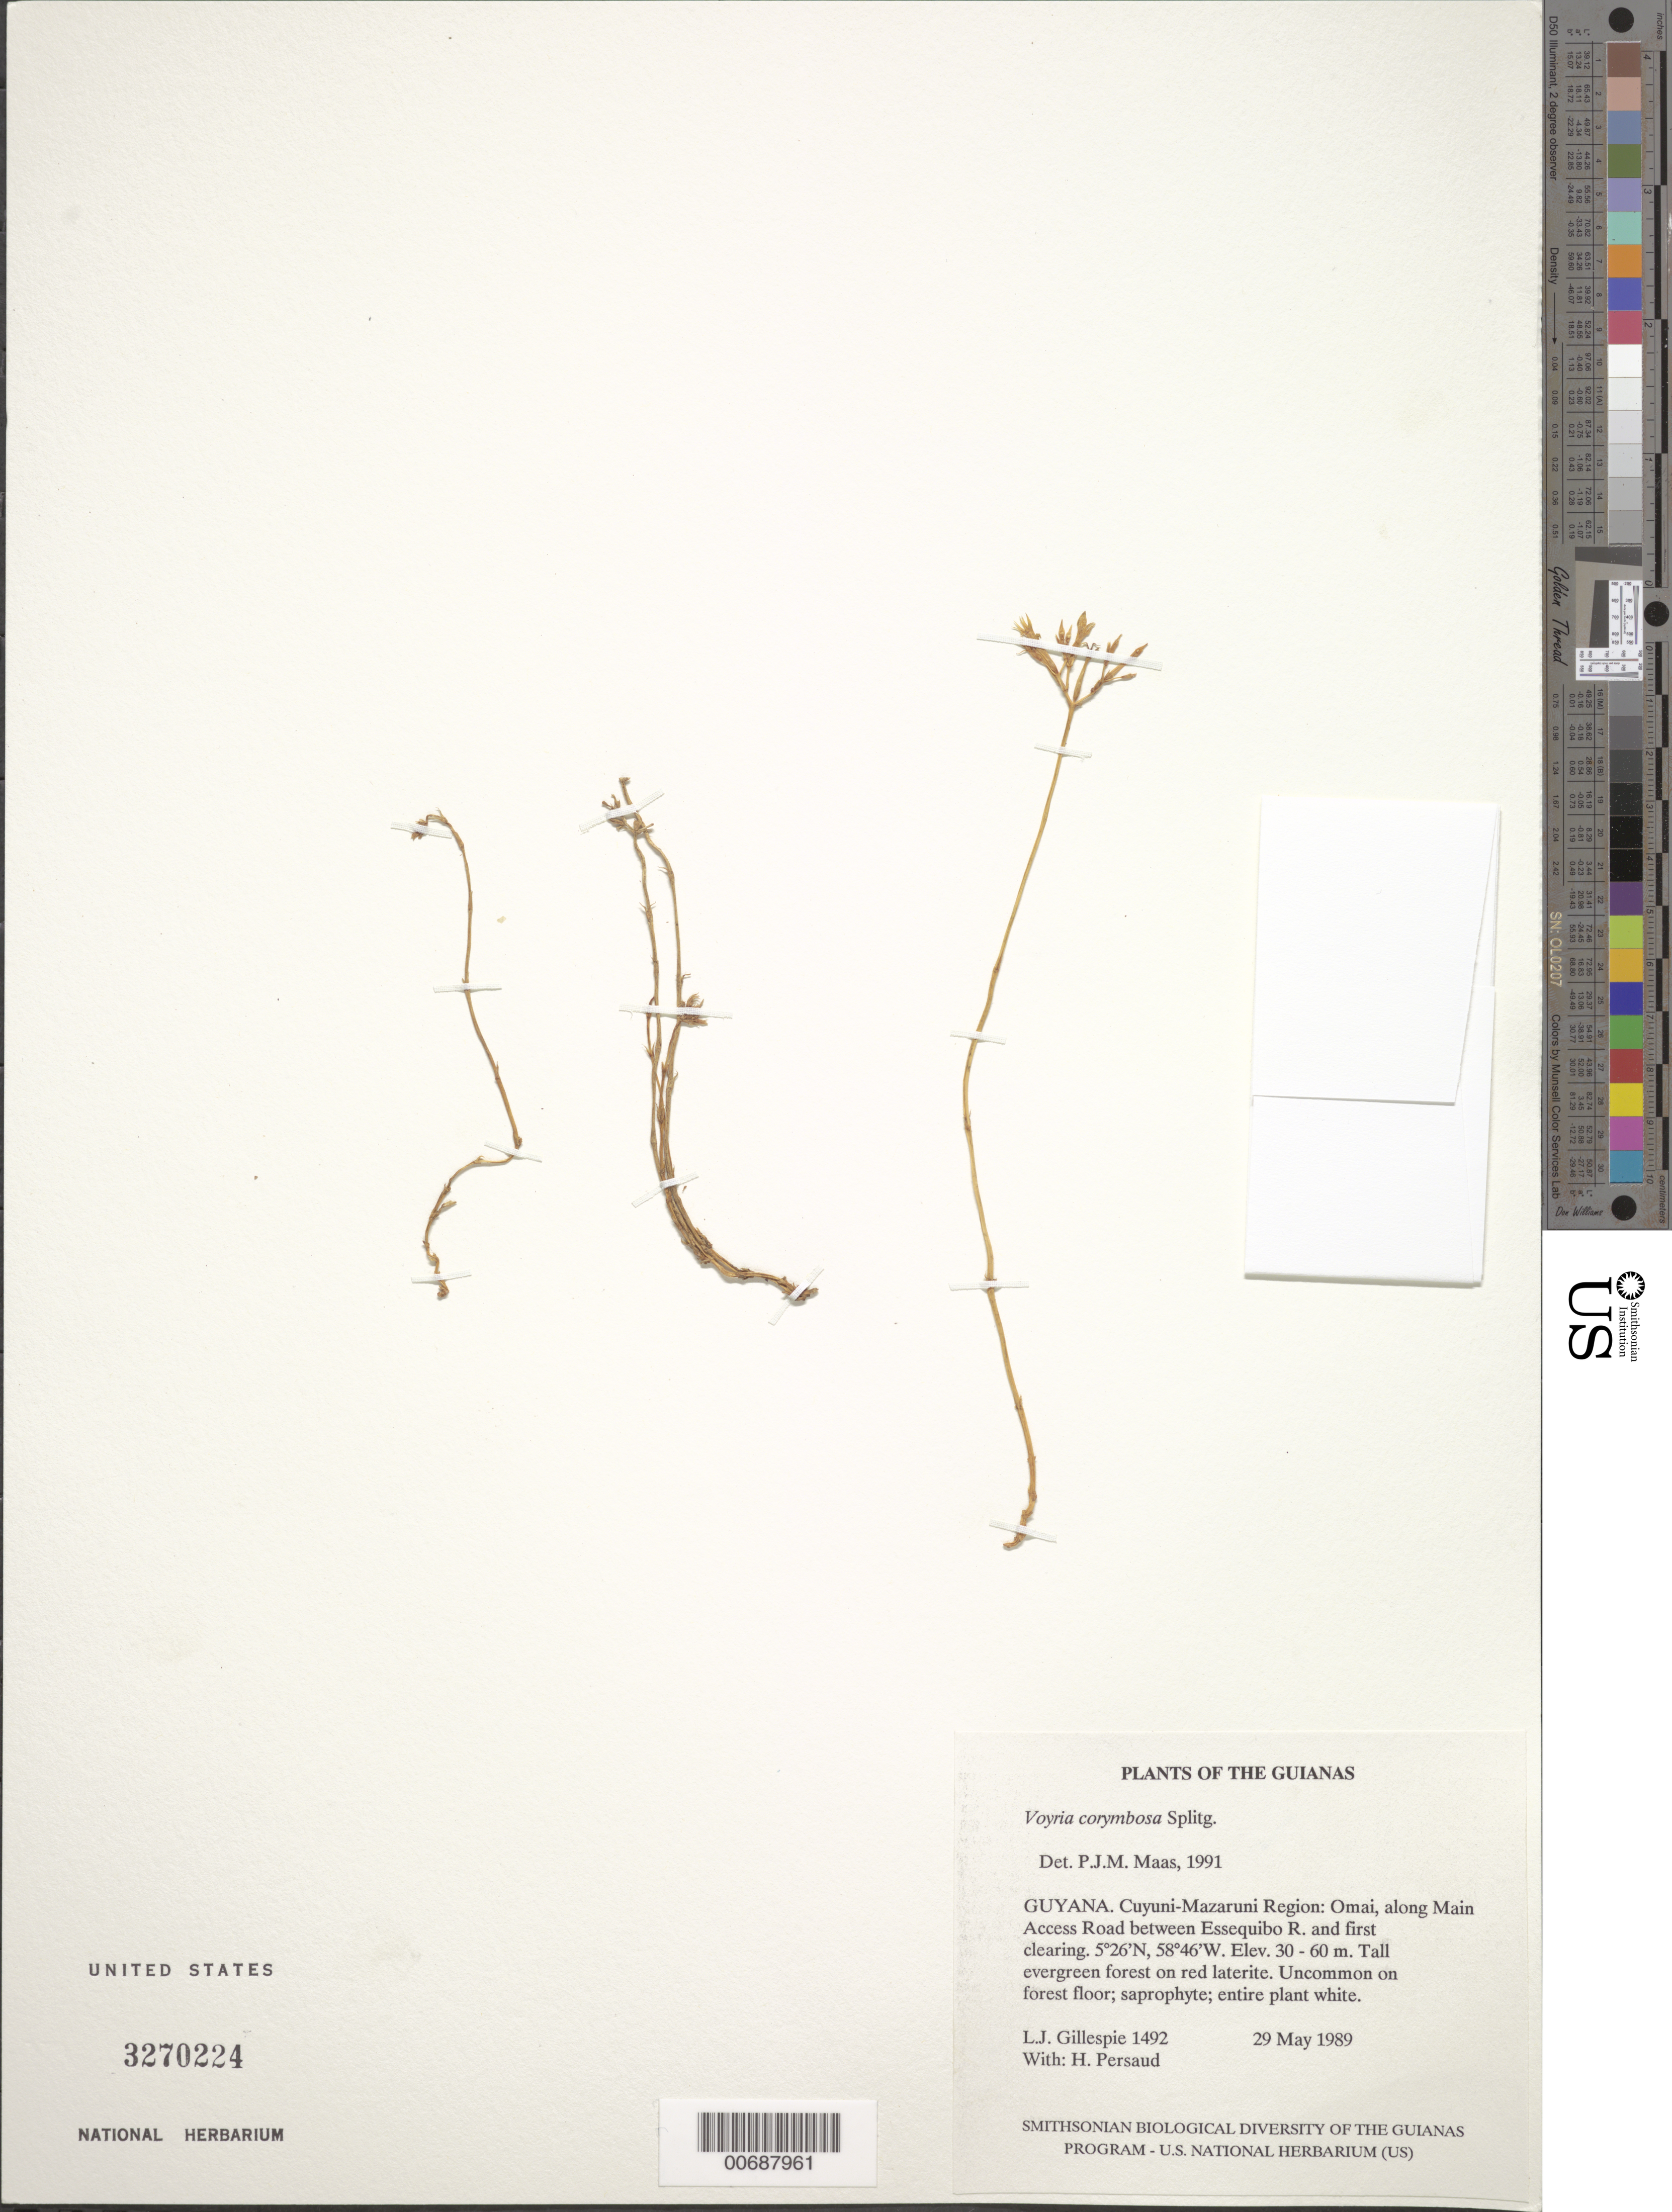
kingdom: Plantae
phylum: Tracheophyta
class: Magnoliopsida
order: Gentianales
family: Gentianaceae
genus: Voyria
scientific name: Voyria corymbosa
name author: Splitg.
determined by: Maas, Paul J. M.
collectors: L. J. Gillespie & H. Persaud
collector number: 1492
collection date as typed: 29 May 1989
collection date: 1989-05-29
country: Guyana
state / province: Cuyuni-Mazaruni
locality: Omai, along Main Access Road between Essequibo R. and first clearing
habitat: Tall evergreen forest on red laterite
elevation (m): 30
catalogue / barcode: US 3270224